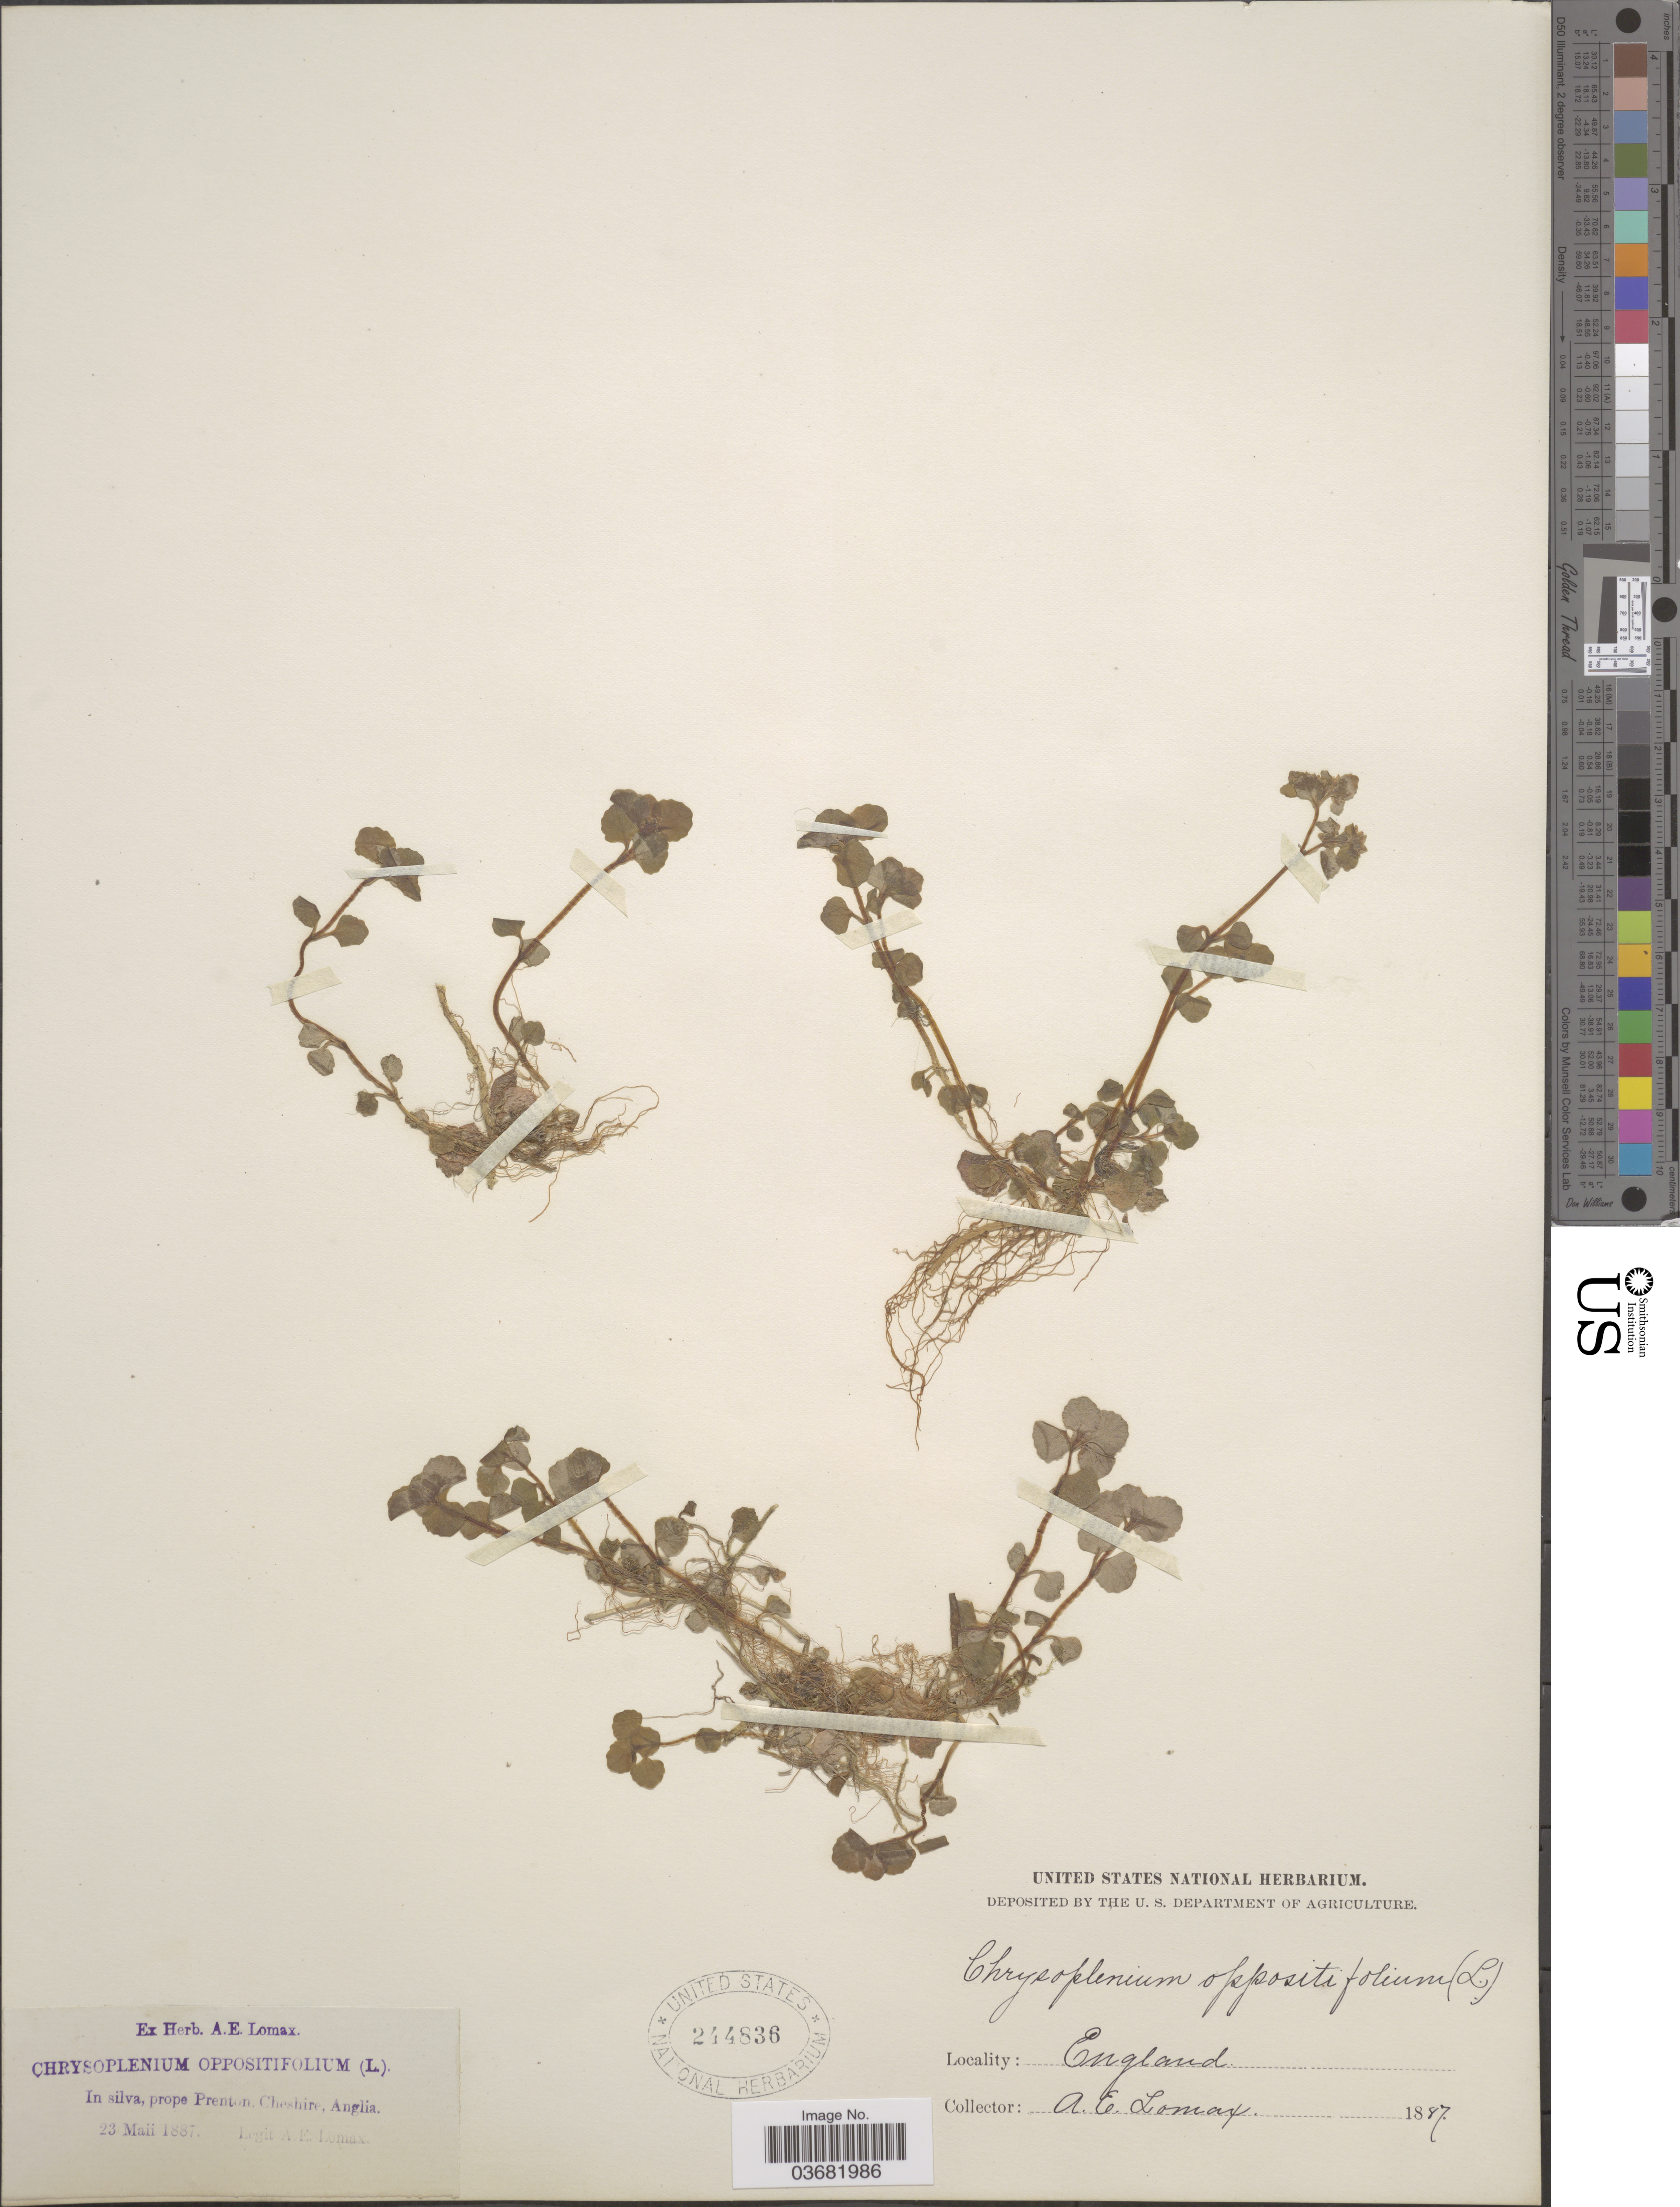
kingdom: Plantae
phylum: Tracheophyta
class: Magnoliopsida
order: Saxifragales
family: Saxifragaceae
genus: Chrysosplenium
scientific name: Chrysosplenium oppositifolium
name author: L.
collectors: A. Lomax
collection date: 1887-05-23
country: United Kingdom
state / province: England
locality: In silva, prope Prenton. Cheshire, Anglia.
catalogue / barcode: US 244836